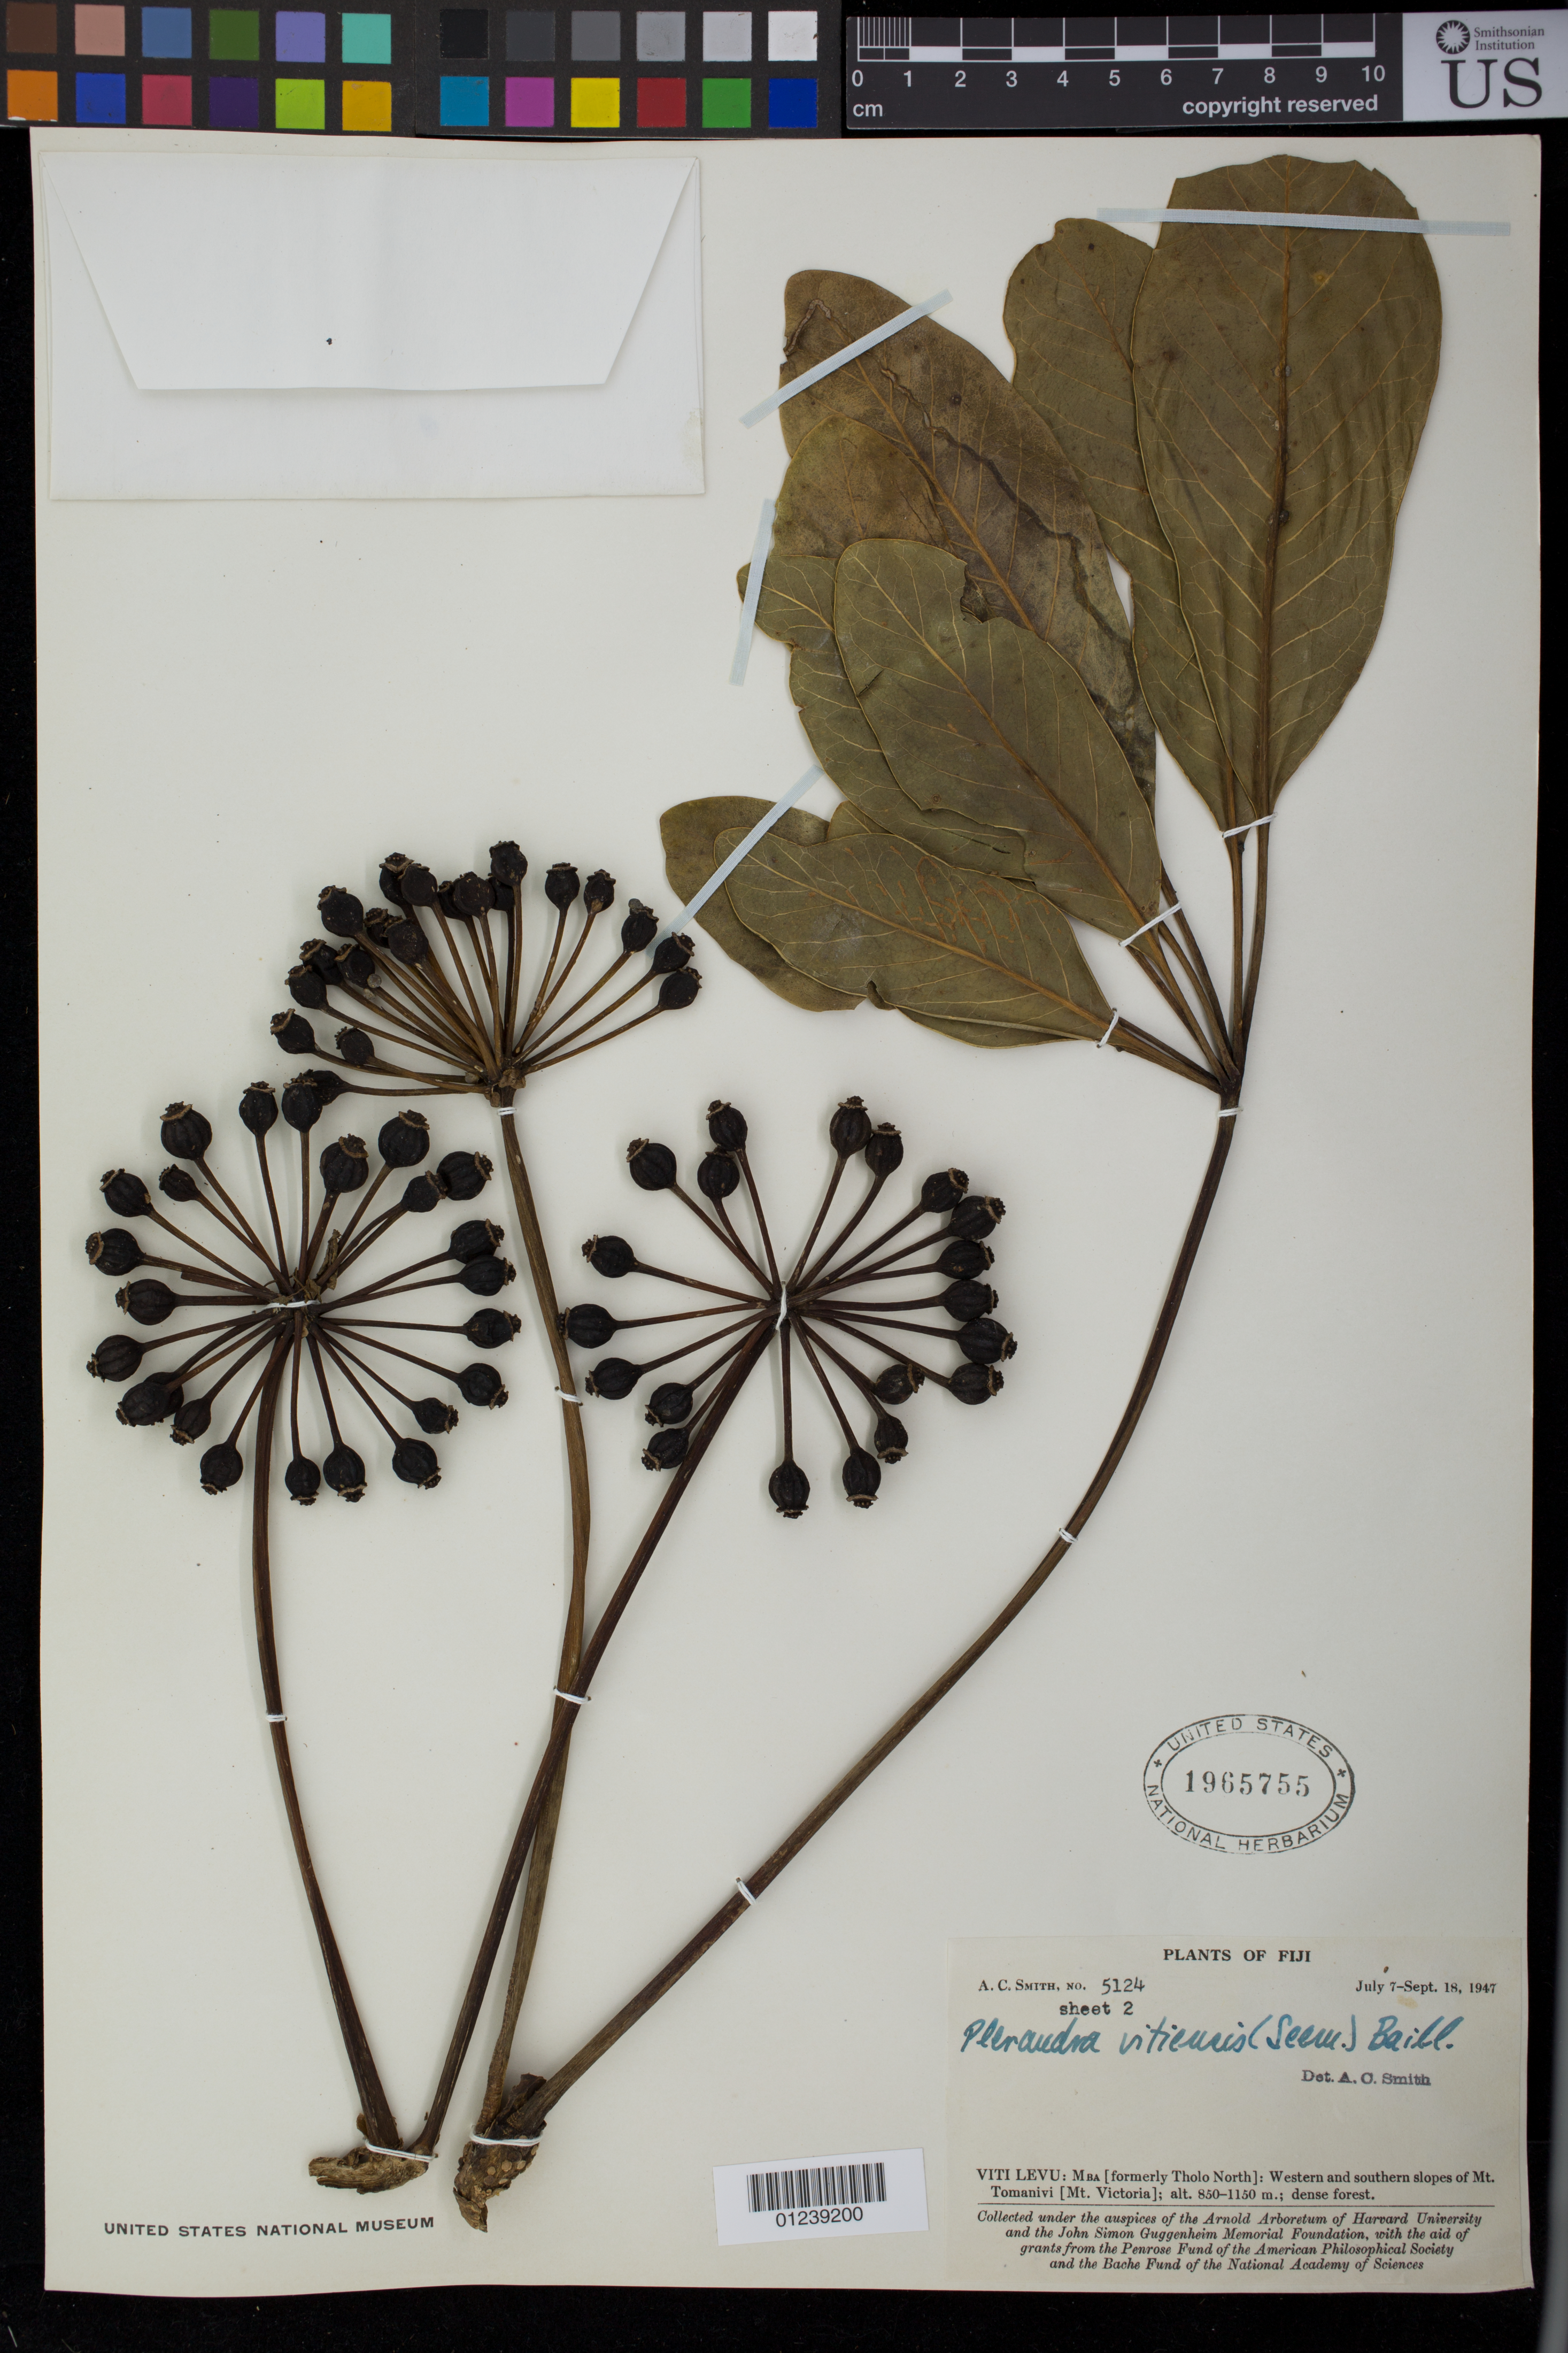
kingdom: Plantae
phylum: Tracheophyta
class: Magnoliopsida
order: Apiales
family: Araliaceae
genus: Schefflera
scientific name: Schefflera vitiensis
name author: (A. Gray) Seem.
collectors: A. C. Smith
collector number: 5124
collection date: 1947-07-07/1947-09-18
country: Fiji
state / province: Western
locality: Viti Levu: Mba (formerly Tholo North): Western and southern slopes of Mt. Tomanivi (Mt. Victoria).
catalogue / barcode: US 1965755